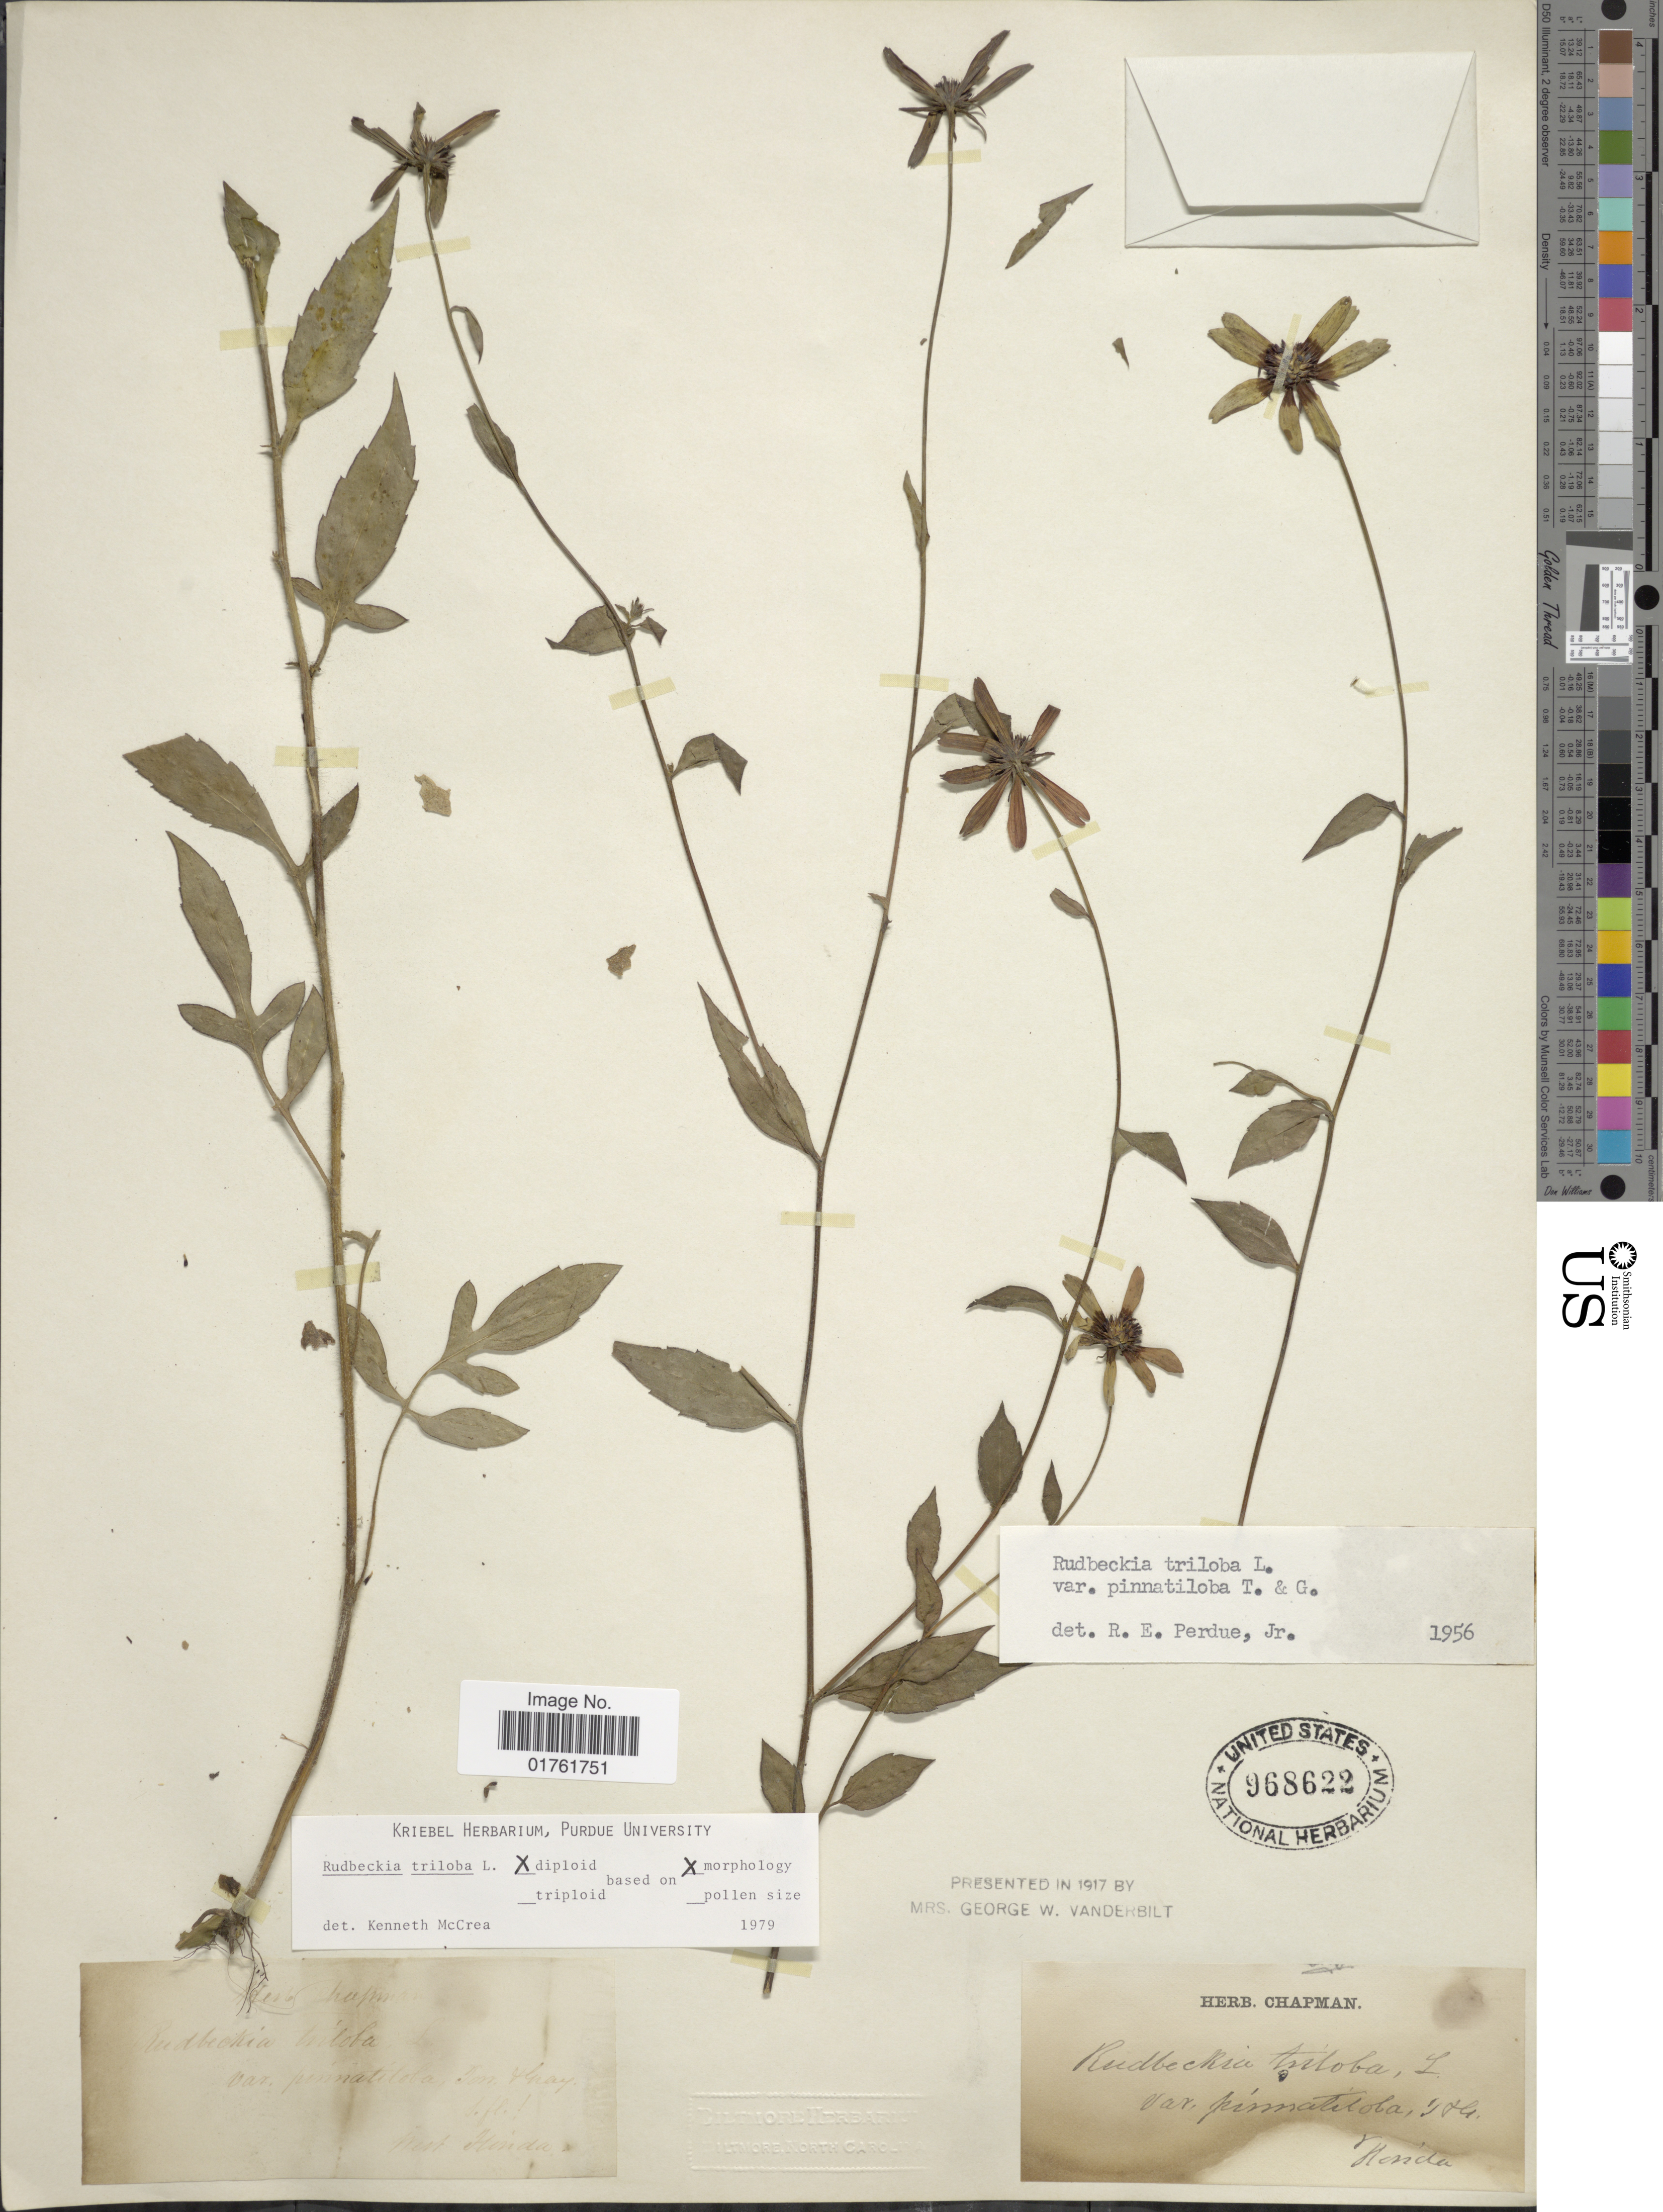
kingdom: Plantae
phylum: Tracheophyta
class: Magnoliopsida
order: Asterales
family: Asteraceae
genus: Rudbeckia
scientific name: Rudbeckia triloba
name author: L.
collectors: ex herb. Chapman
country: United States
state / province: Florida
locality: West Florida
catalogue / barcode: US 968622